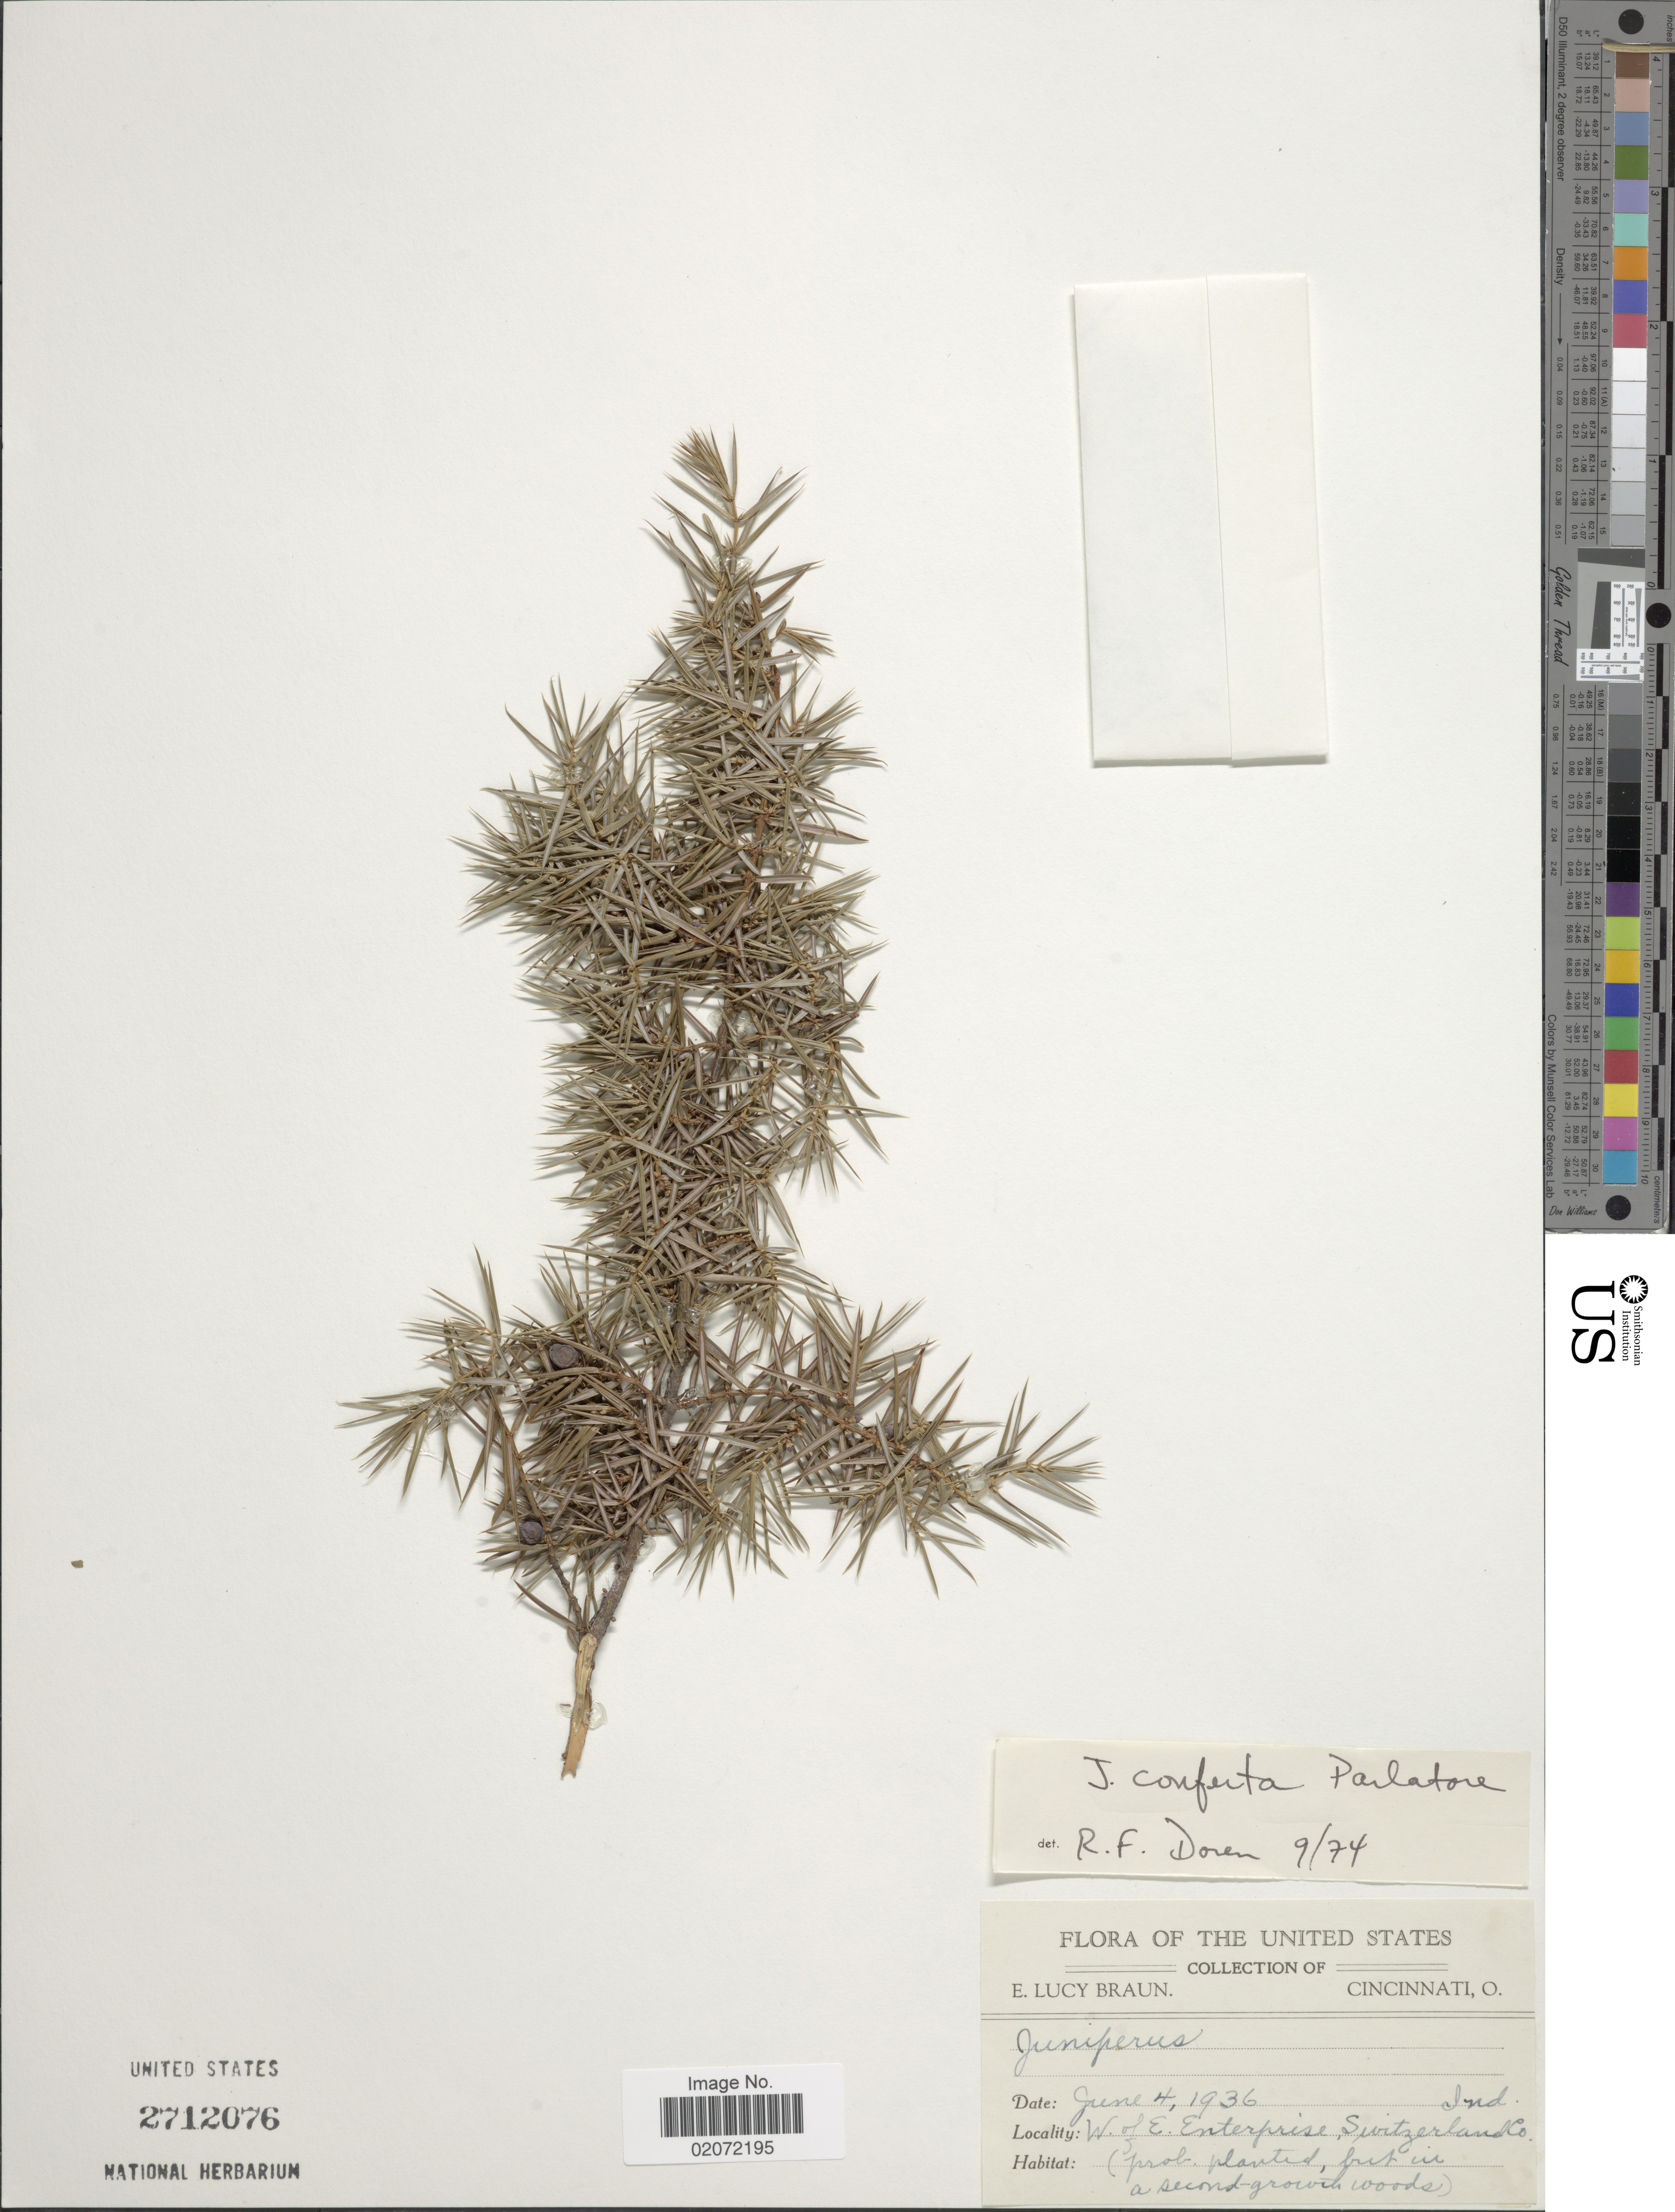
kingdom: Plantae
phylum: Tracheophyta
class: Pinopsida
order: Pinales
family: Cupressaceae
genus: Juniperus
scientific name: Juniperus conferta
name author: Parl.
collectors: E. L. Braun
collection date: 1936-06-04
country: United States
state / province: Indiana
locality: W. of E. Enterprise Switzerland Co. Ind.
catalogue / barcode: US 2712076